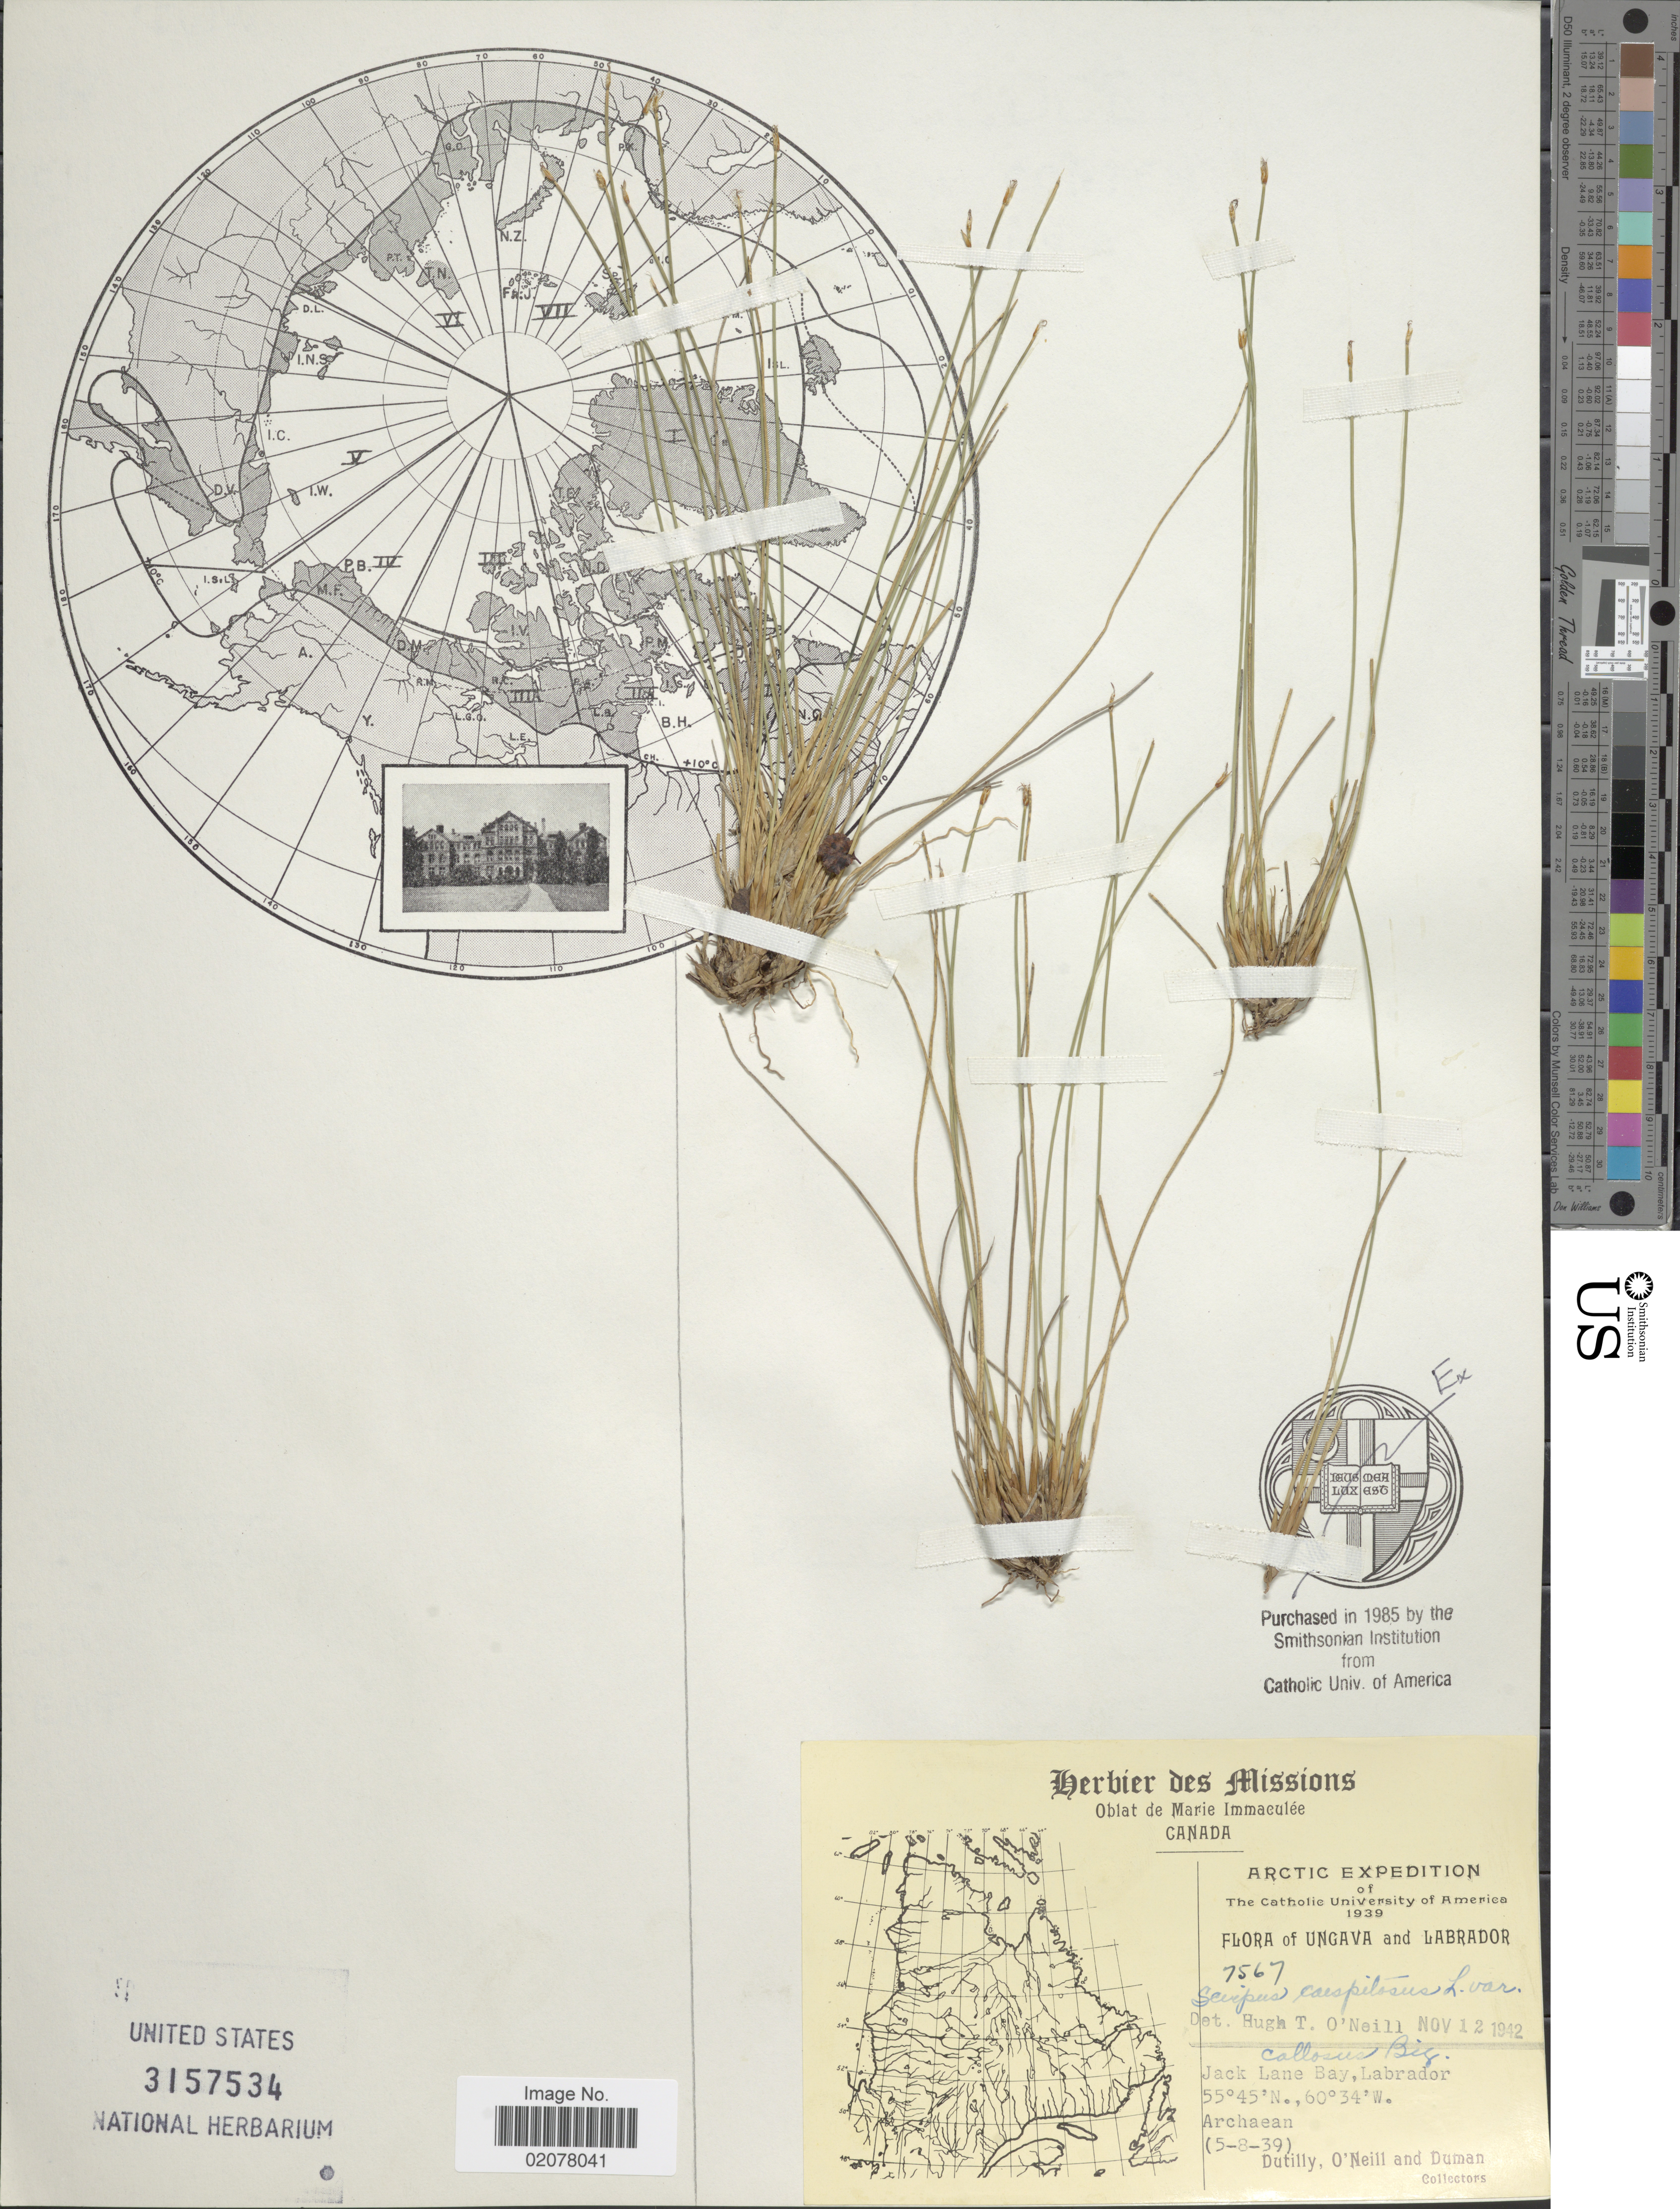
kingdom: Plantae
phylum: Tracheophyta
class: Liliopsida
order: Poales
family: Cyperaceae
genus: Trichophorum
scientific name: Trichophorum cespitosum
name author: (L.) Hartm.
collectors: -. Dutilly, O' Neill & -. Duman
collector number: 7567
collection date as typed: Transcribed d/m/y: 5/8/39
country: Canada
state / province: Newfoundland and Labrador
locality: Ungava, Jack Lane Bay, Labrador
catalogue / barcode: US 3157534